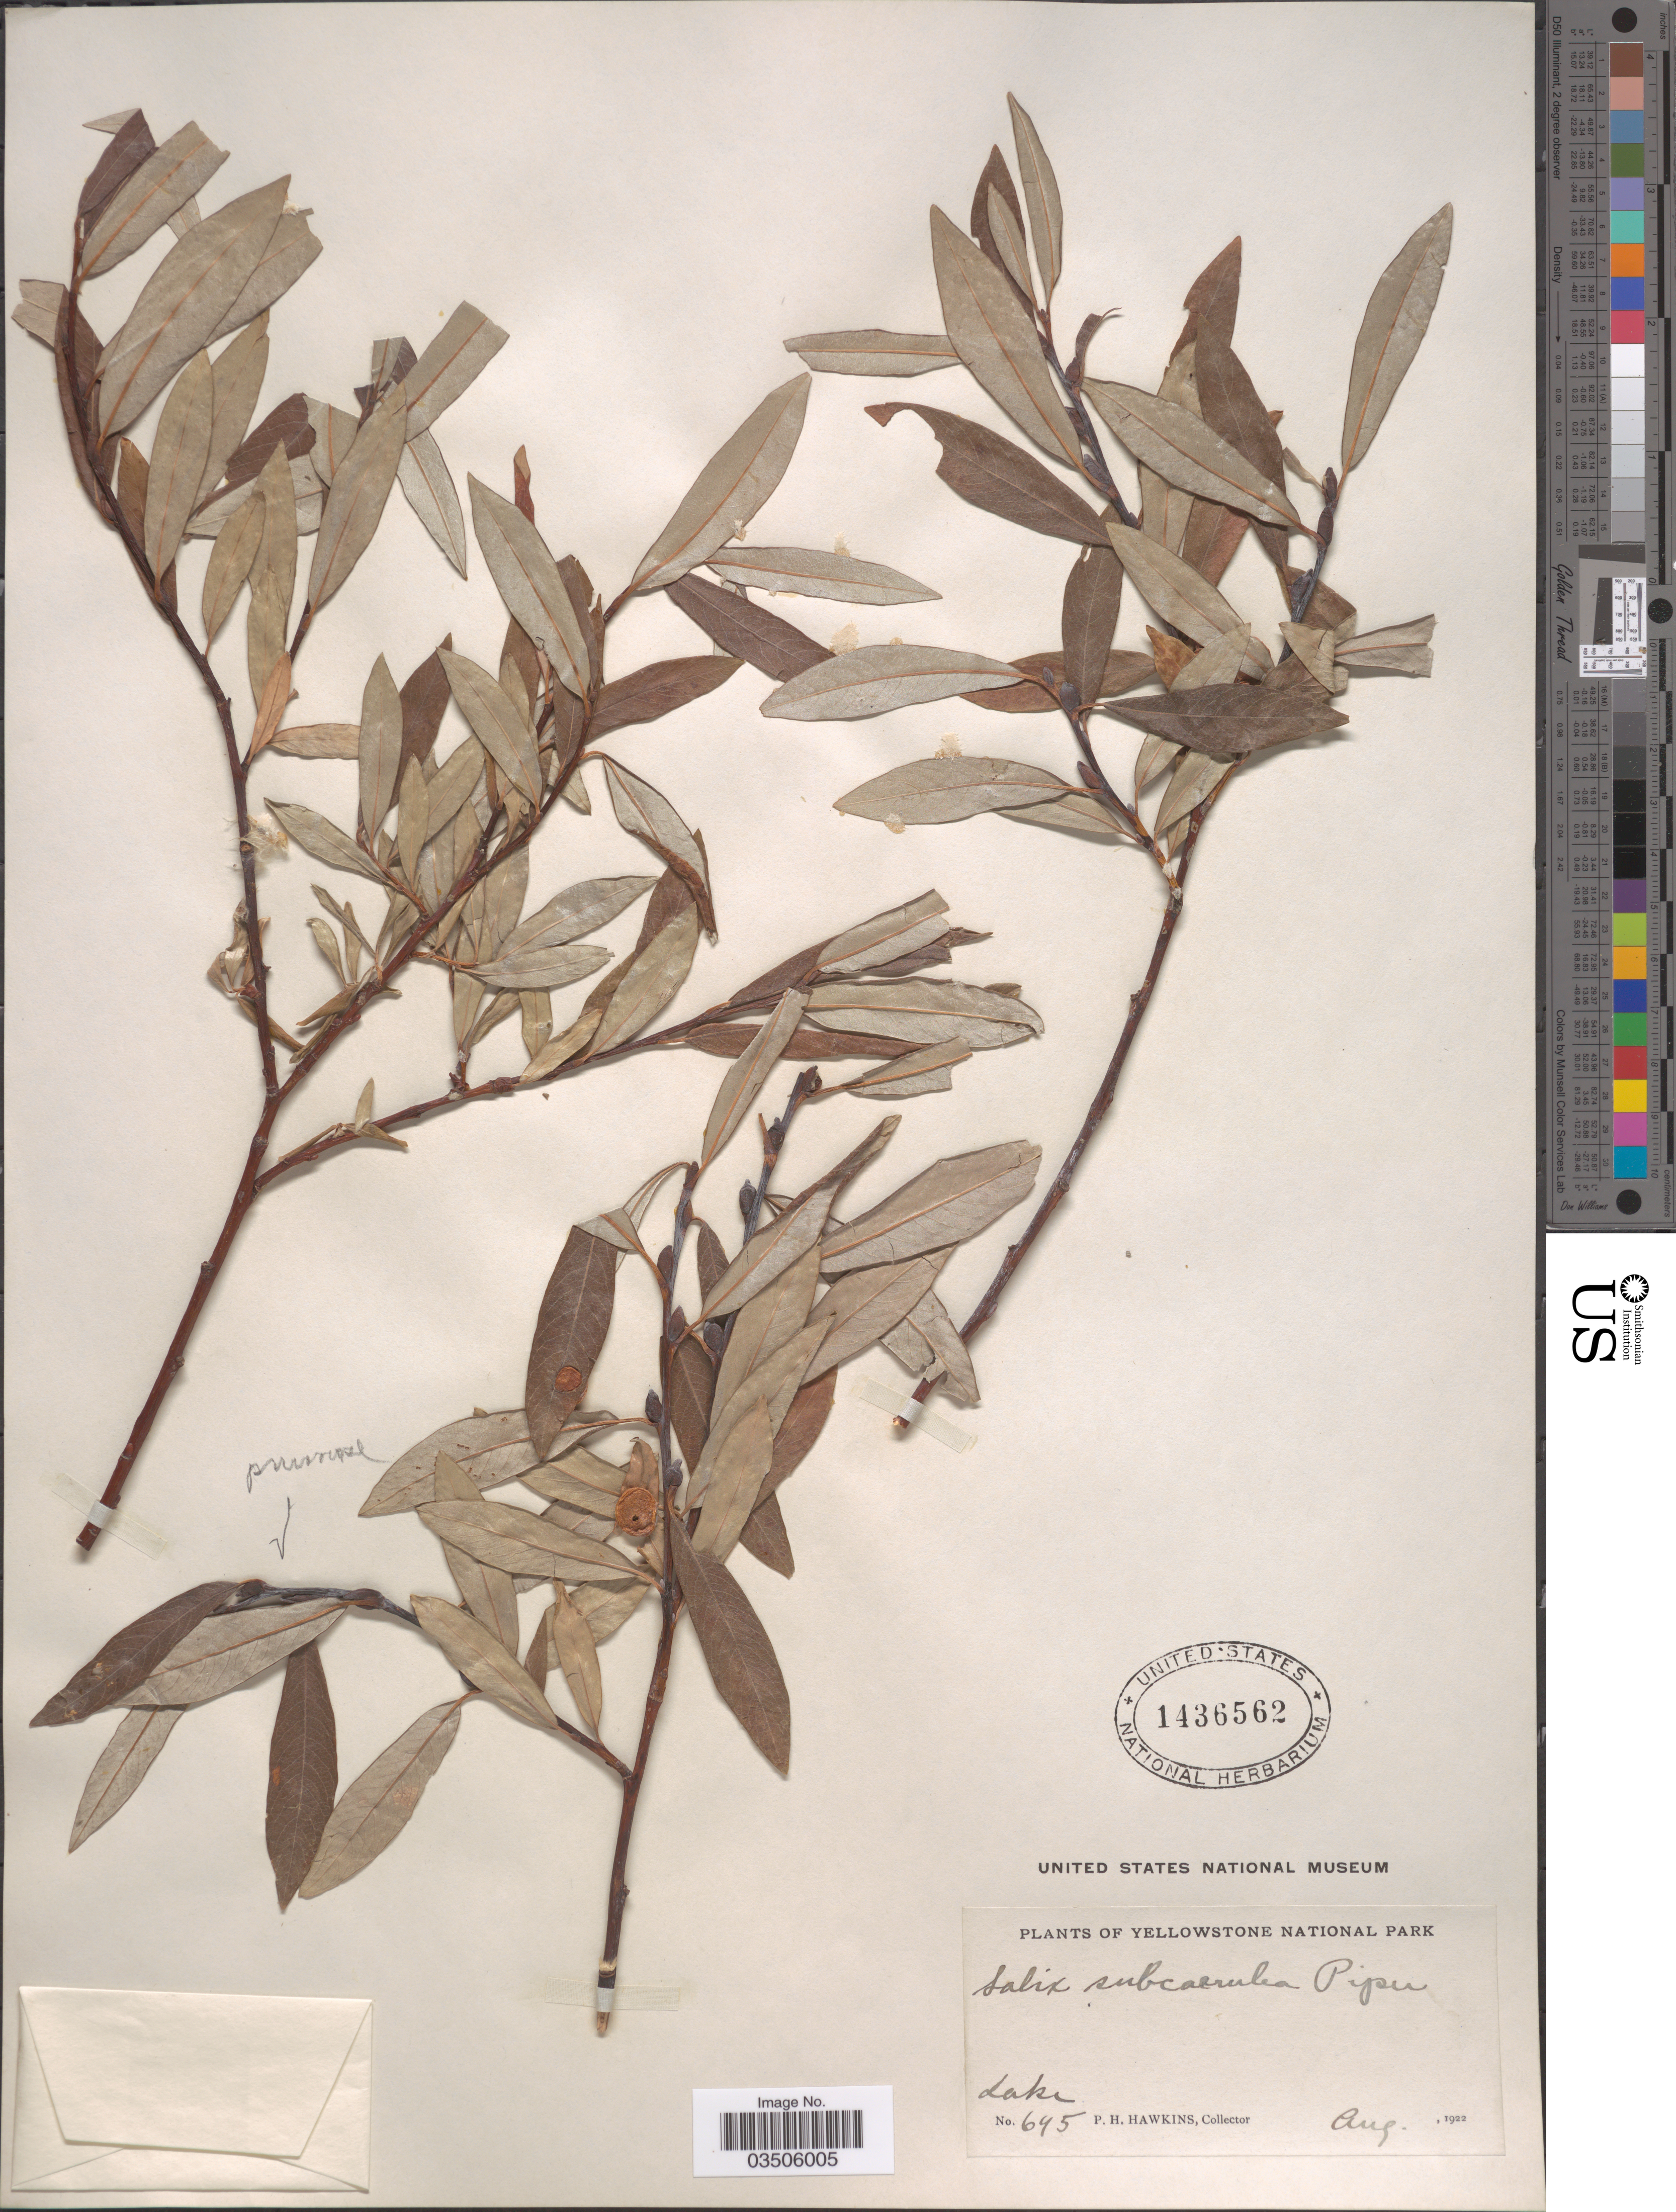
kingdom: Plantae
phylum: Tracheophyta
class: Magnoliopsida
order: Malpighiales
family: Salicaceae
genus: Salix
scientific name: Salix subcoerulea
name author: Piper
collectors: P. Hawkins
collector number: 695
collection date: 1922-08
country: United States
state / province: Wyoming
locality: Yellowstone National Park. Lake.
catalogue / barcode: US 1436562